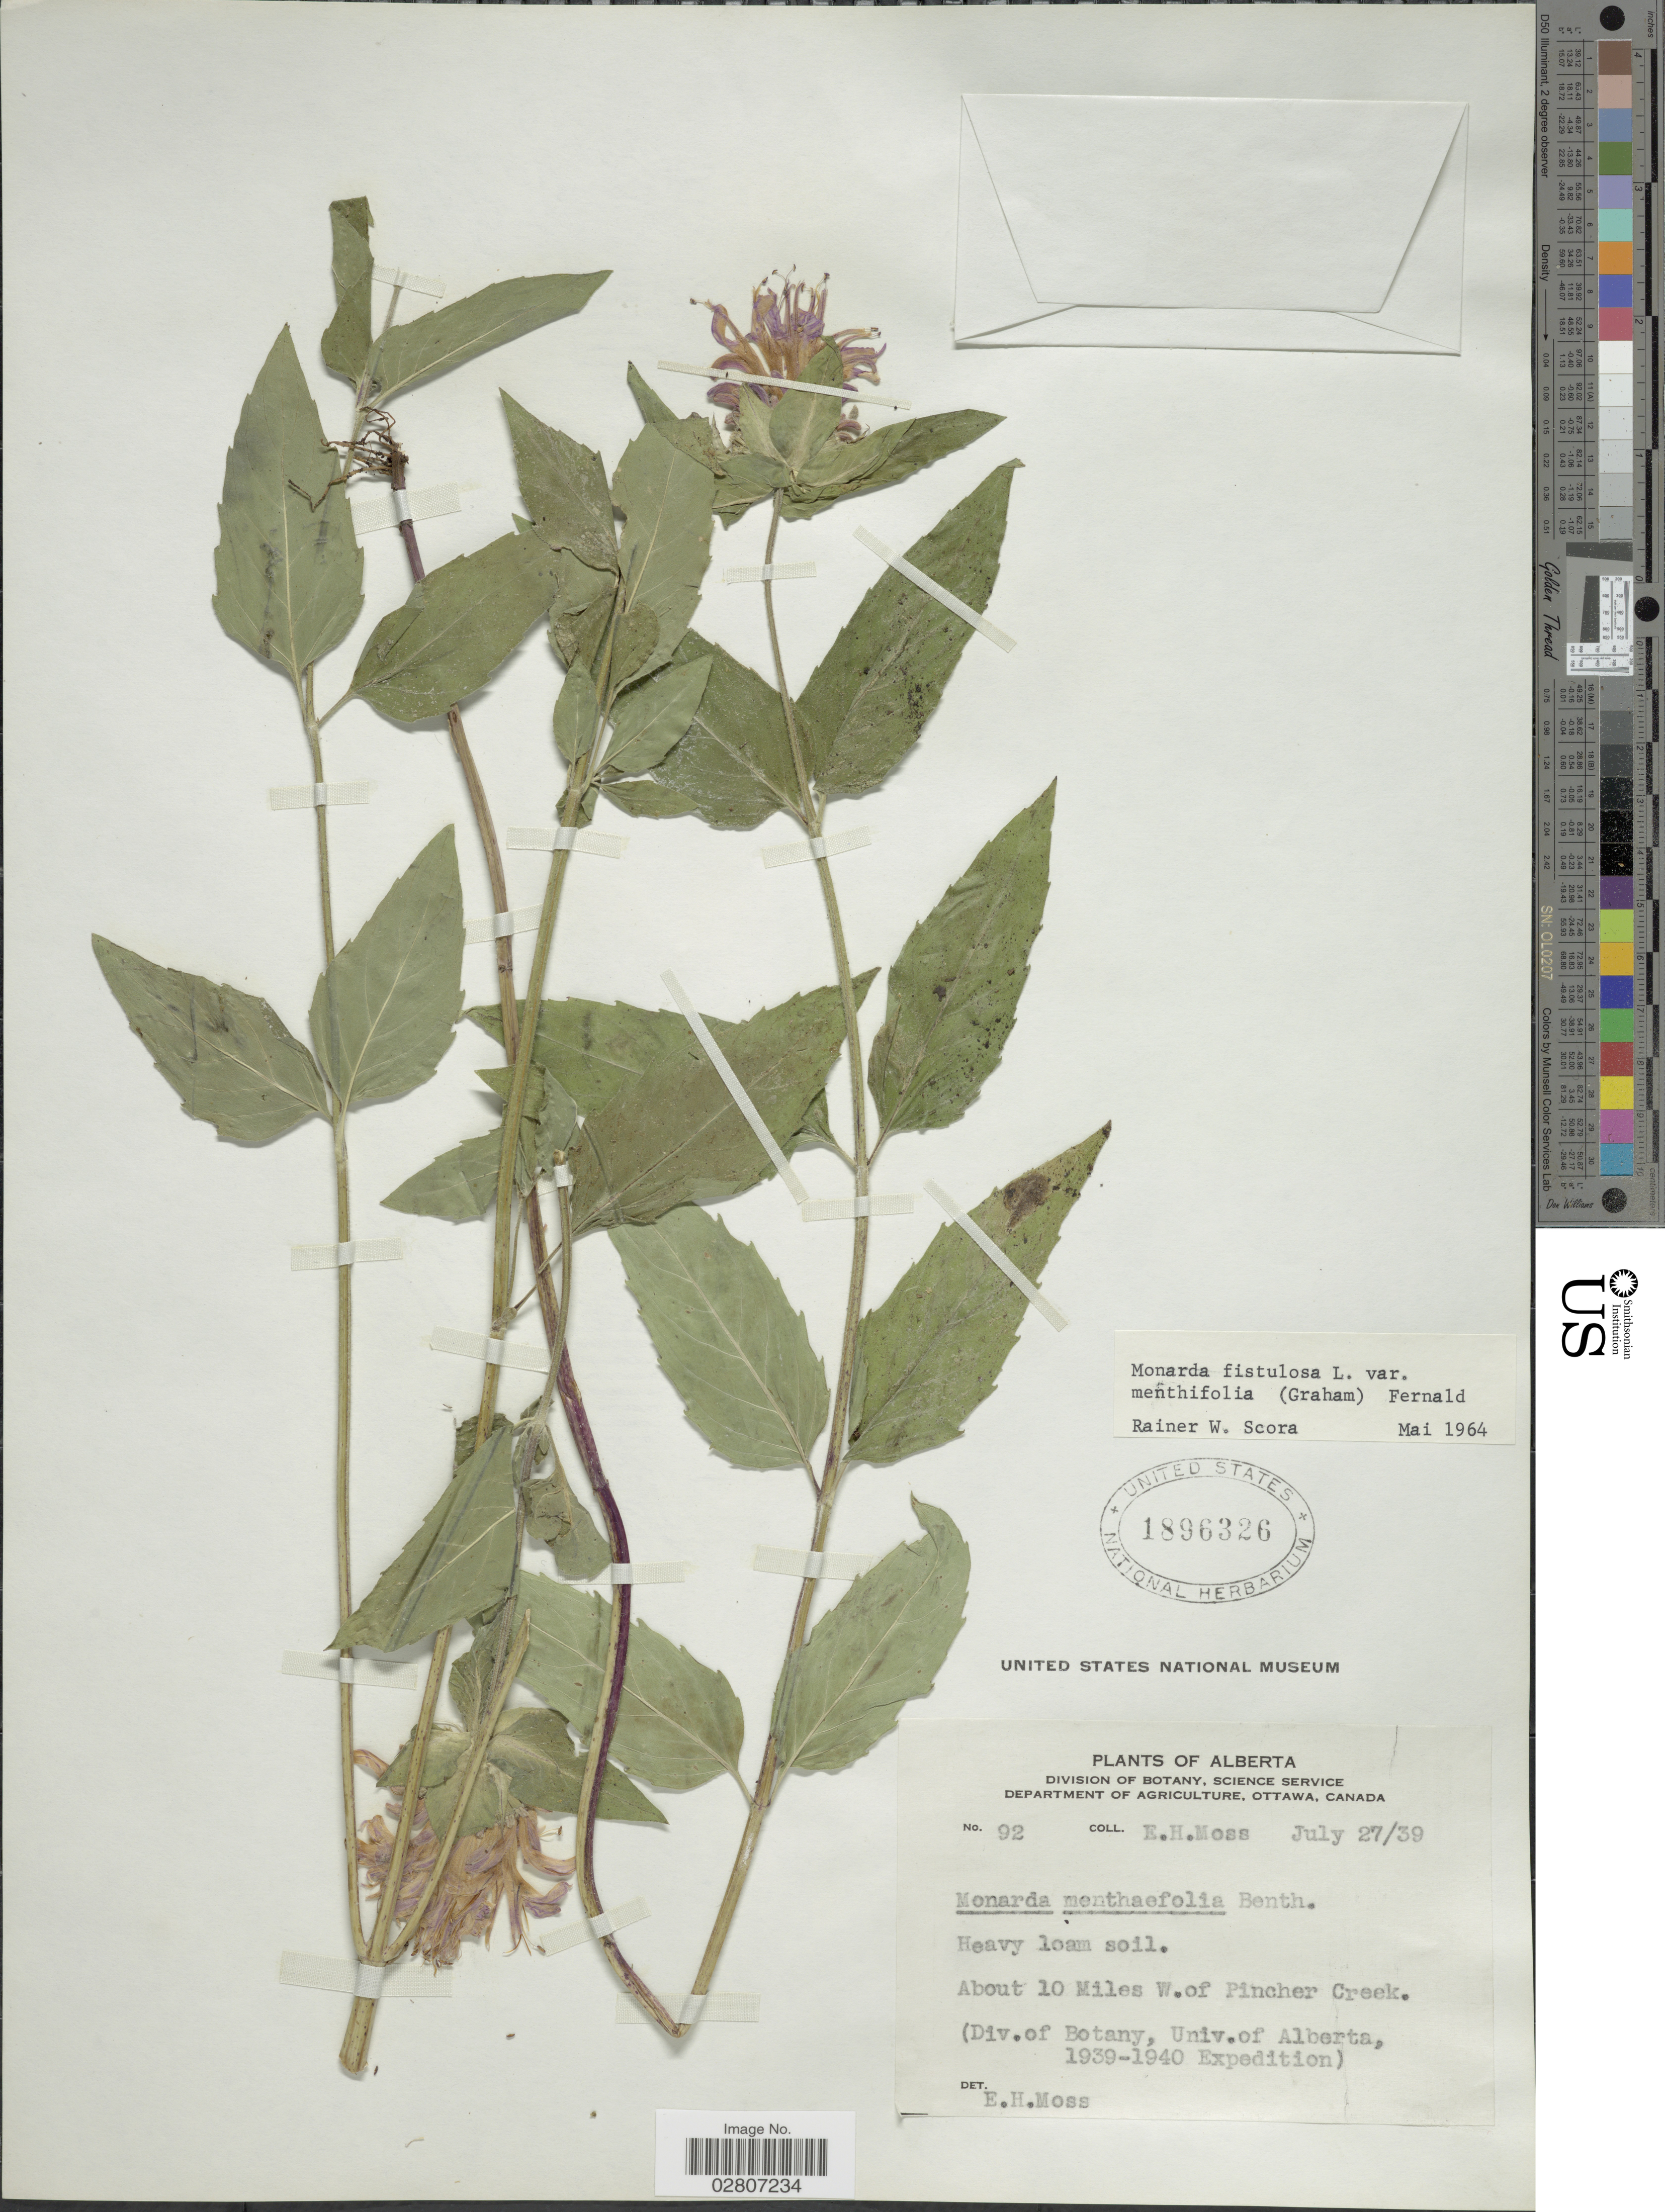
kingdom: Plantae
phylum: Tracheophyta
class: Magnoliopsida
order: Lamiales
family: Lamiaceae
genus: Monarda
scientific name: Monarda fistulosa var. menthifolia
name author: (Graham) Fernald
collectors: E. Moss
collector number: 92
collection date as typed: Transcribed d/m/y: 27/7/39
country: Canada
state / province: Alberta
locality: About 10 Miles W. of Pincher Creek.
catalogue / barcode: US 1896326